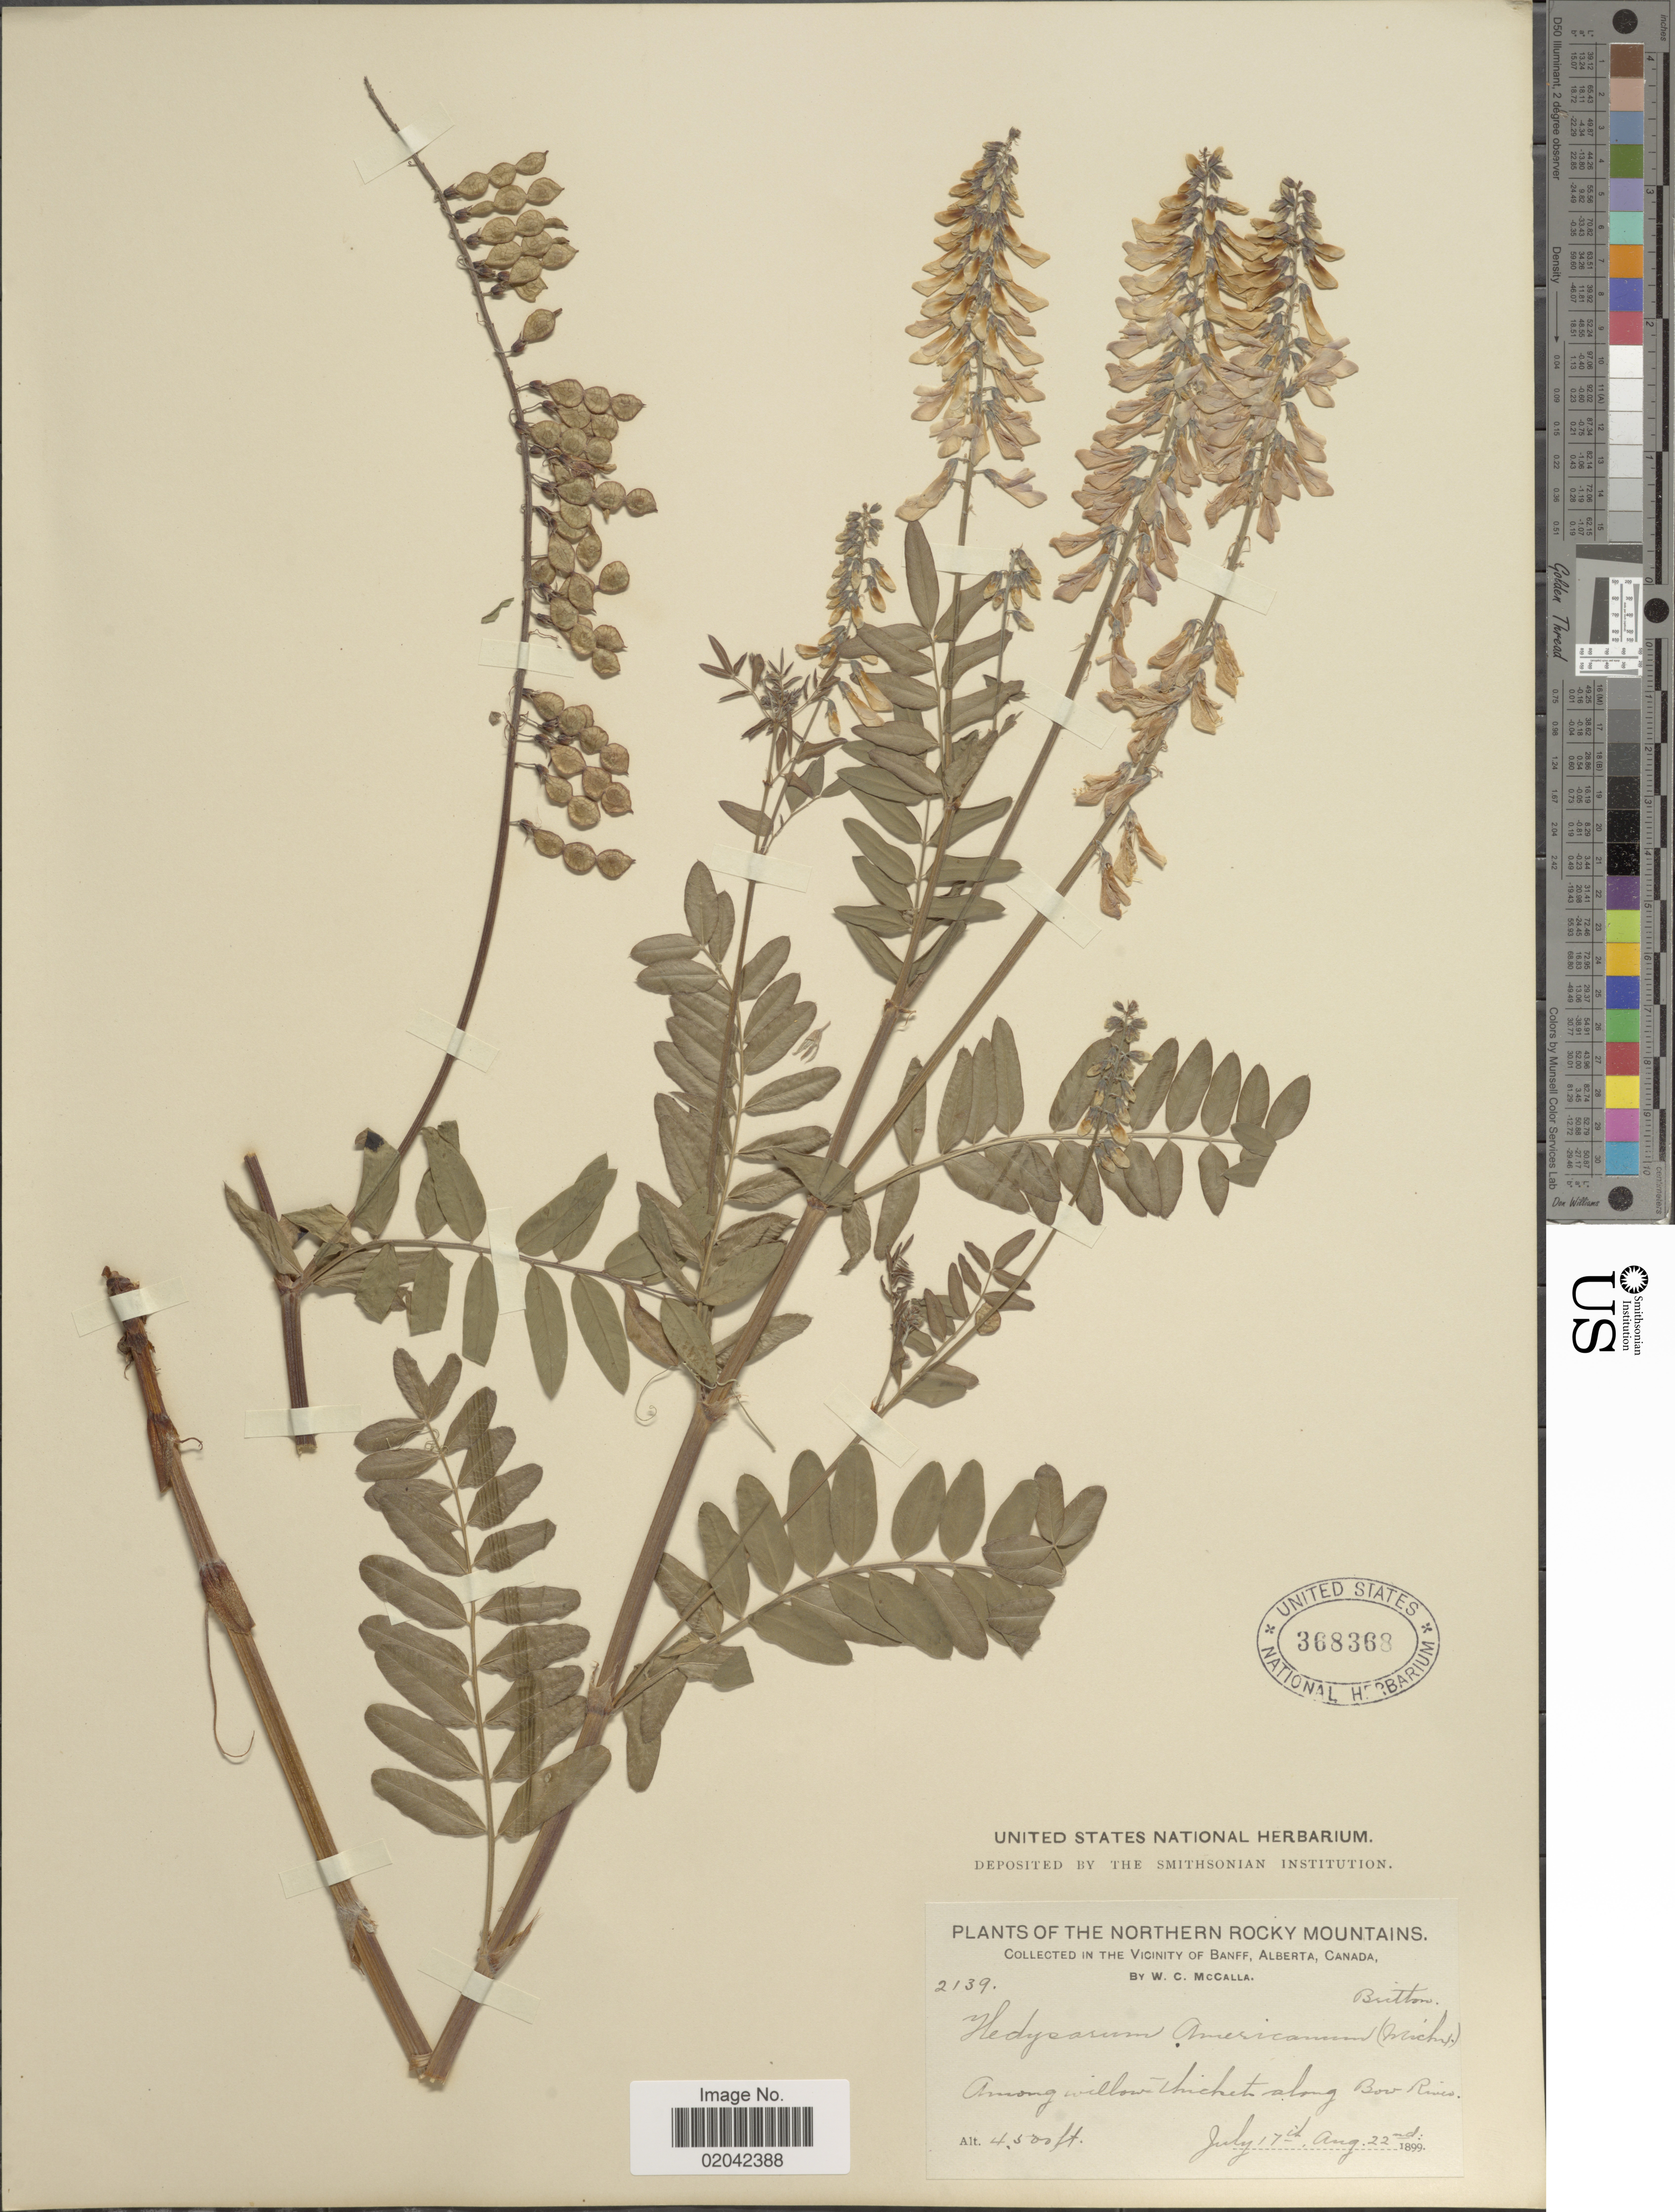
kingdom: Plantae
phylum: Tracheophyta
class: Magnoliopsida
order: Fabales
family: Fabaceae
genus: Hedysarum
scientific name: Hedysarum alpinum var. americanum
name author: Michx. ex Pursh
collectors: W. McCalla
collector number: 2139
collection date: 1899-07-17/1899-08-22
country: Canada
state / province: Alberta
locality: Northern Rocky Mountains, Vicinity of Banff, along Bow River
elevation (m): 1372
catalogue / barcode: US 368368